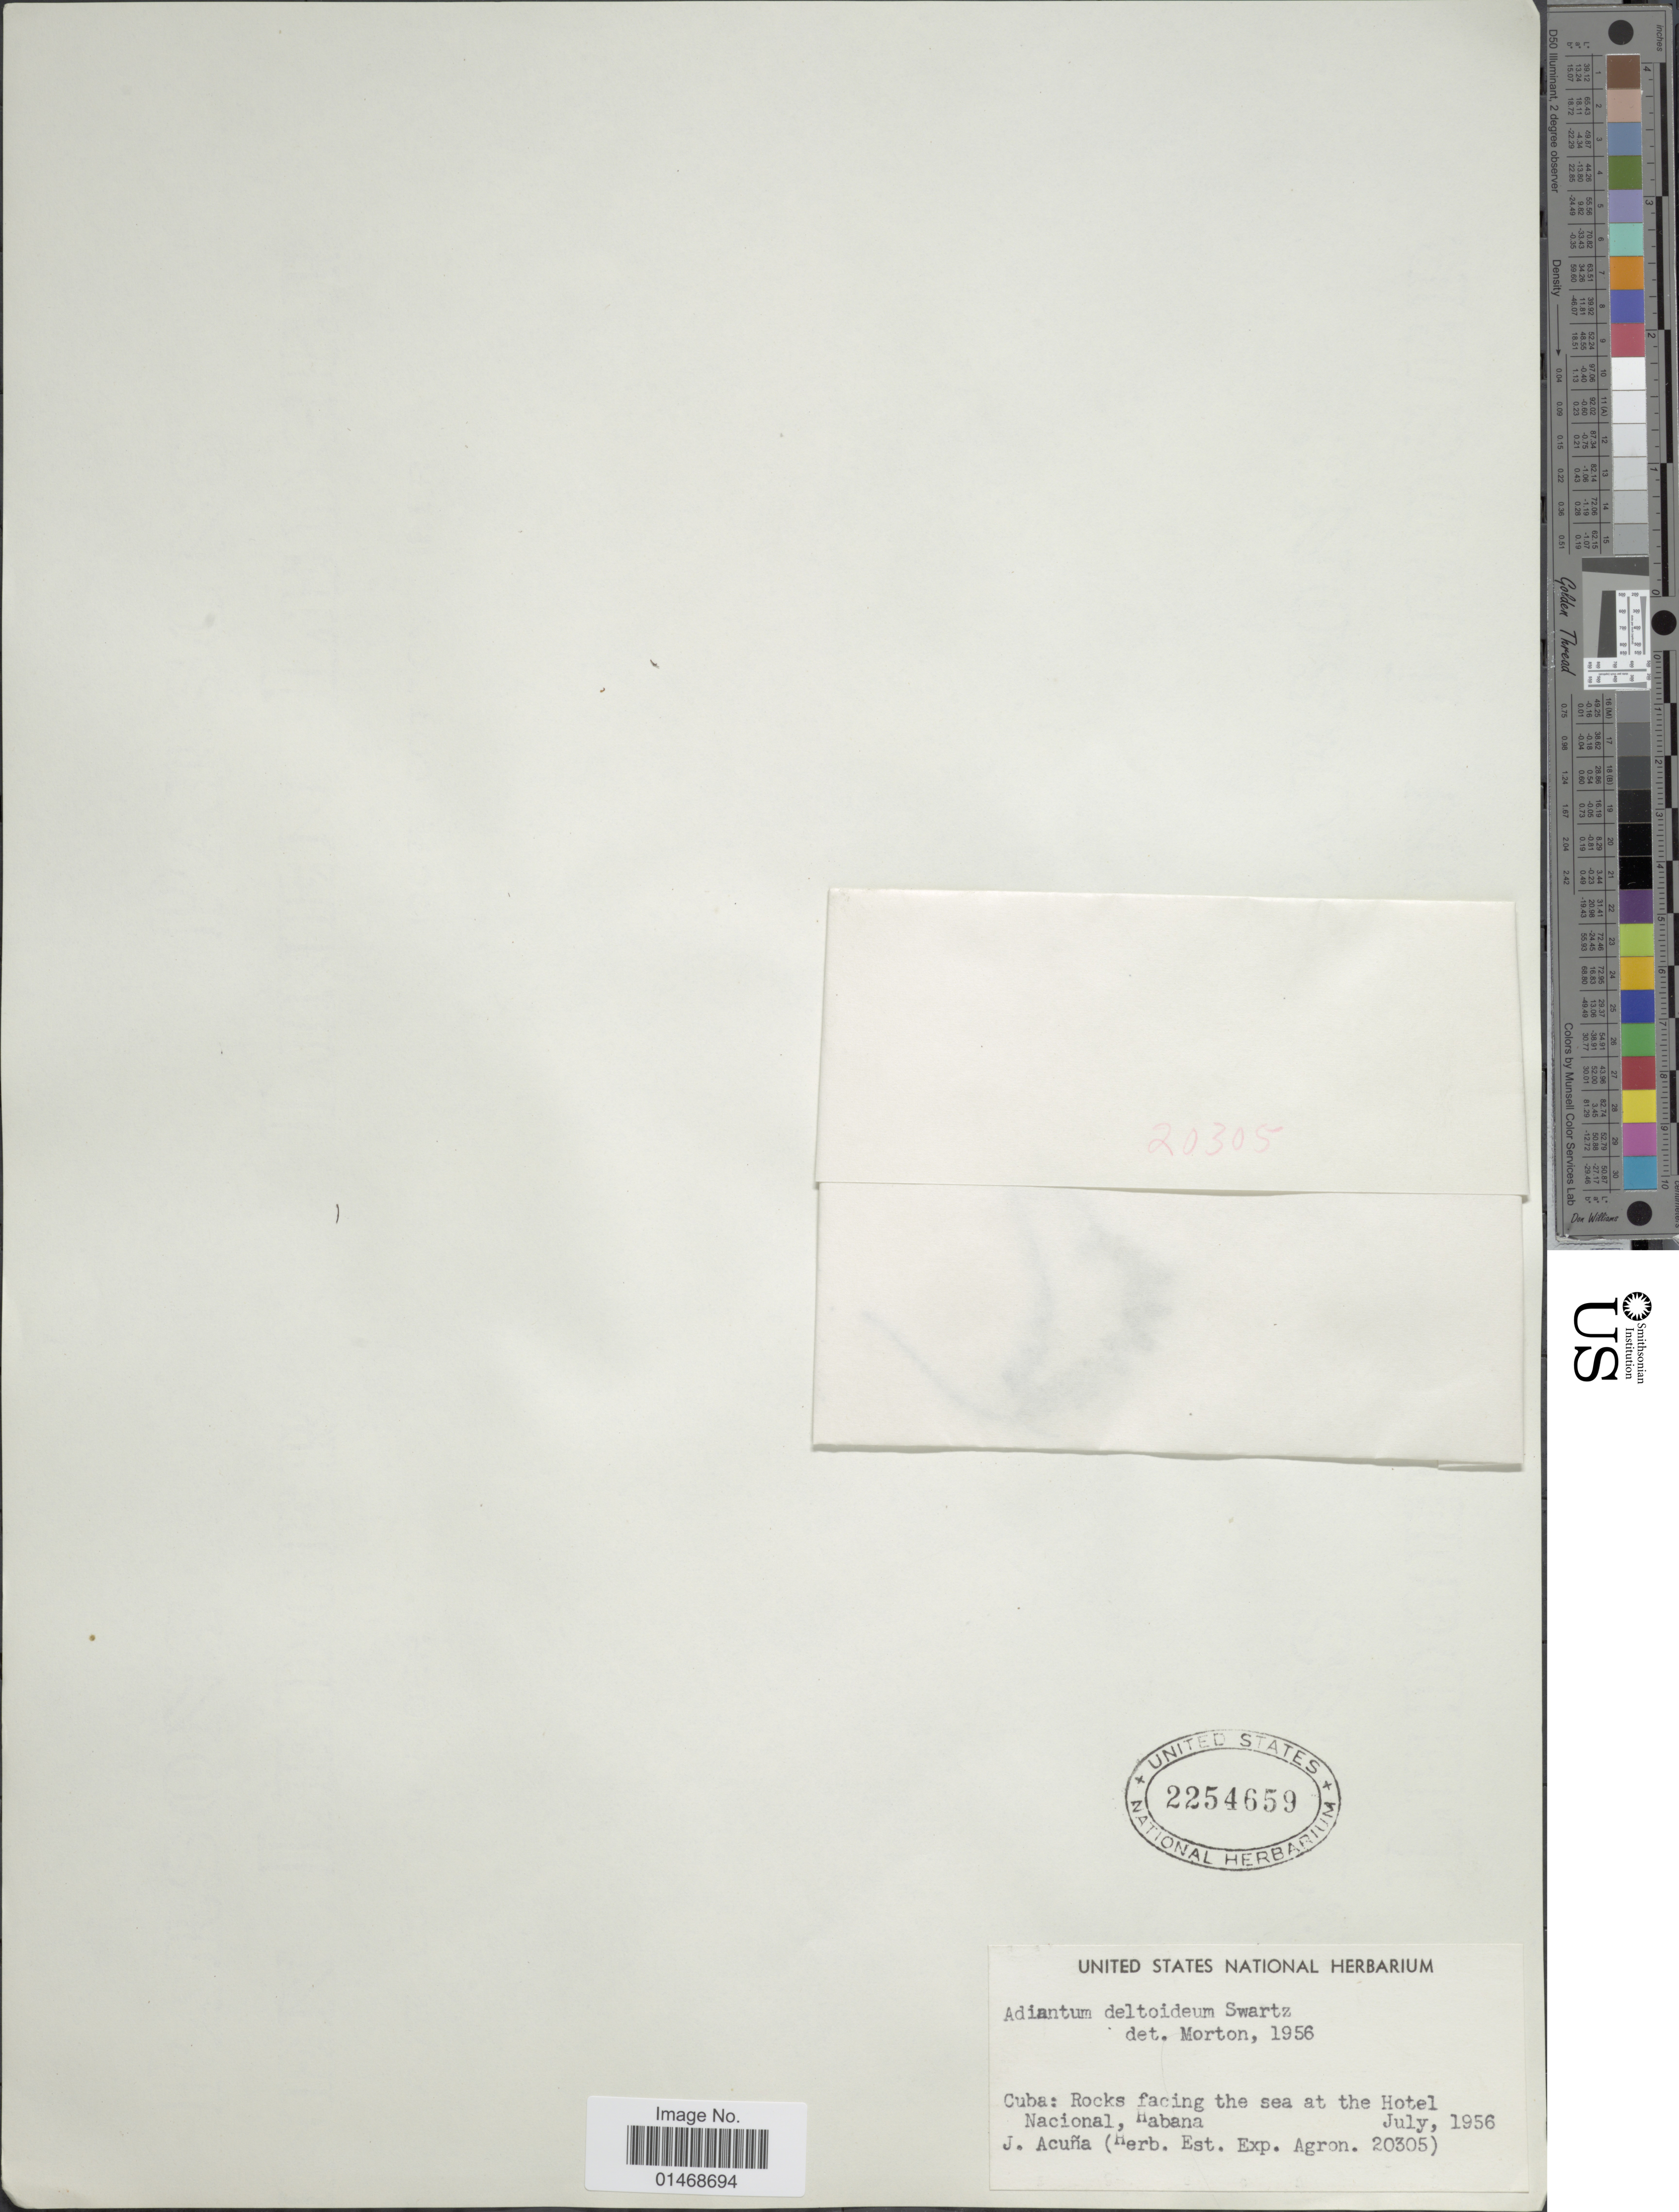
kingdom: Plantae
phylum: Tracheophyta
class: Polypodiopsida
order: Polypodiales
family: Pteridaceae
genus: Adiantum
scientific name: Adiantum deltoideum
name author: Sw.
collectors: J. Acuña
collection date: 1956-07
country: Cuba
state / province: La Habana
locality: Rocks facing the sea at the Hotel Nacional, Habana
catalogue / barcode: US 2254659